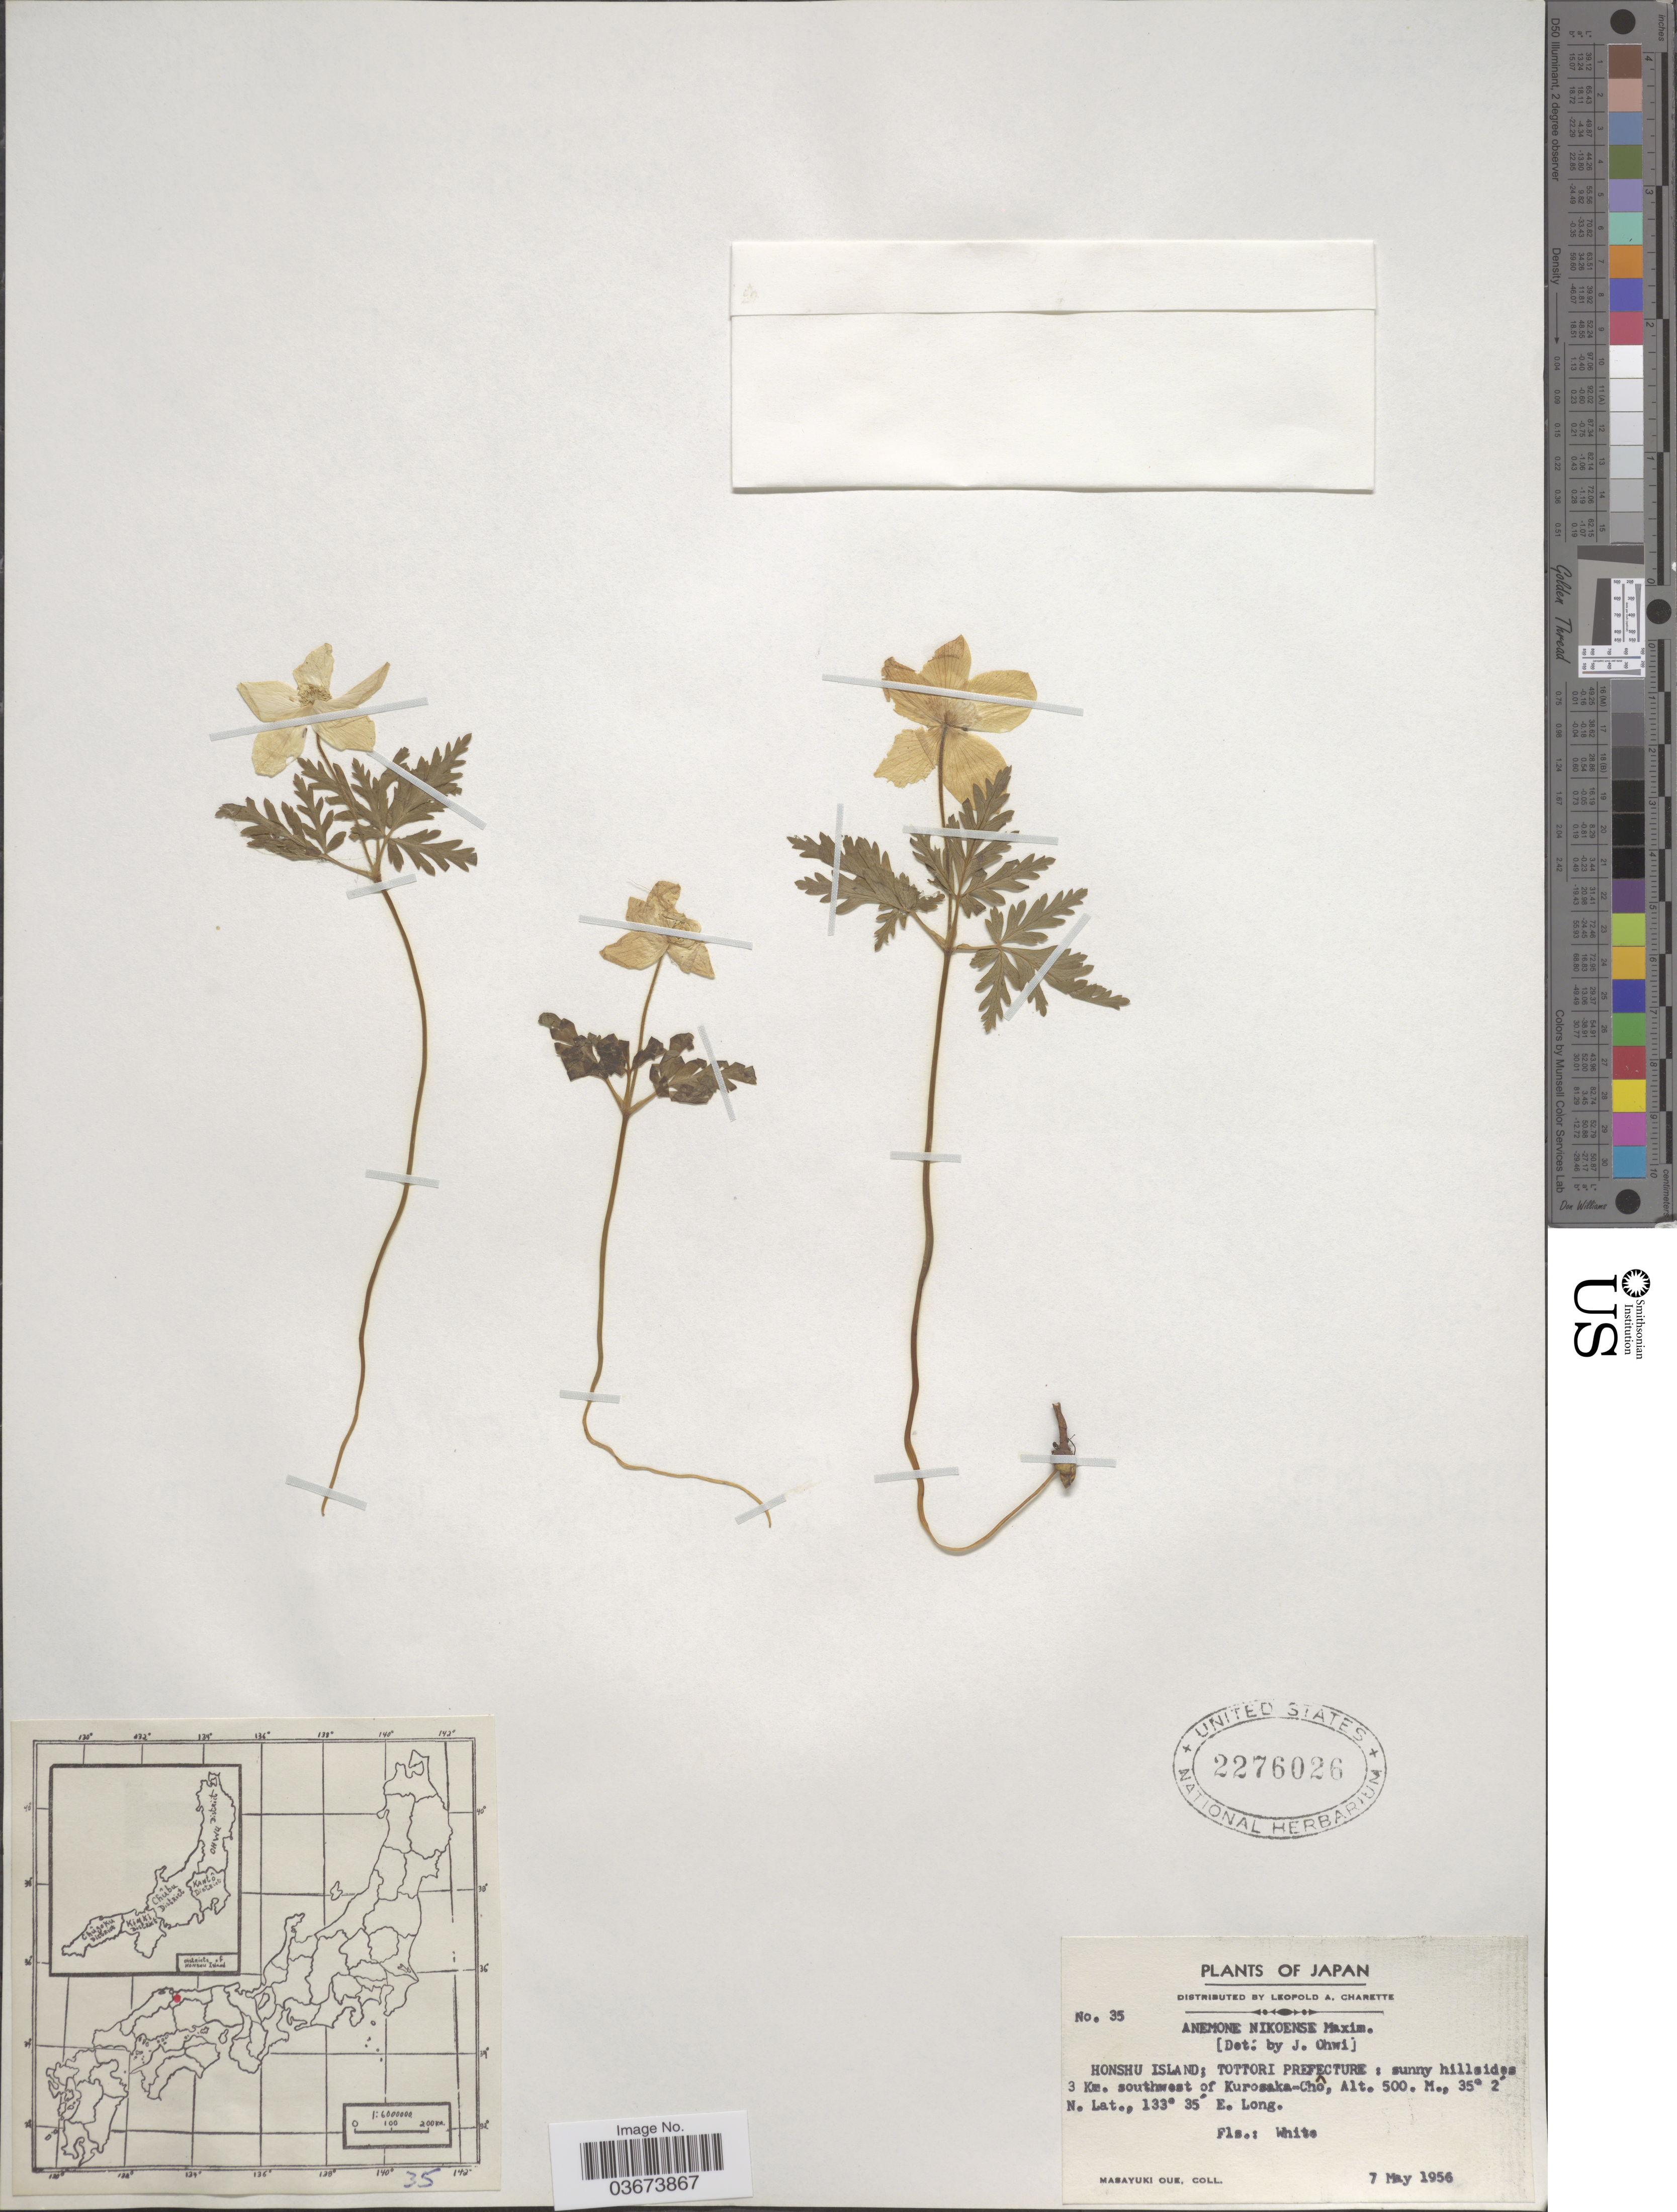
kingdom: Plantae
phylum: Tracheophyta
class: Magnoliopsida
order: Ranunculales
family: Ranunculaceae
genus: Anemone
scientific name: Anemone nikoensis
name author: Maxim.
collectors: M. Oue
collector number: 35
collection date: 1956-05-07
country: Japan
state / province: Tottori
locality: Honshu Island; Tottori Prefecture: sunny hillsides 3 Km. southwest of Kurosaka-Chô.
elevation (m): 500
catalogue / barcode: US 2276026